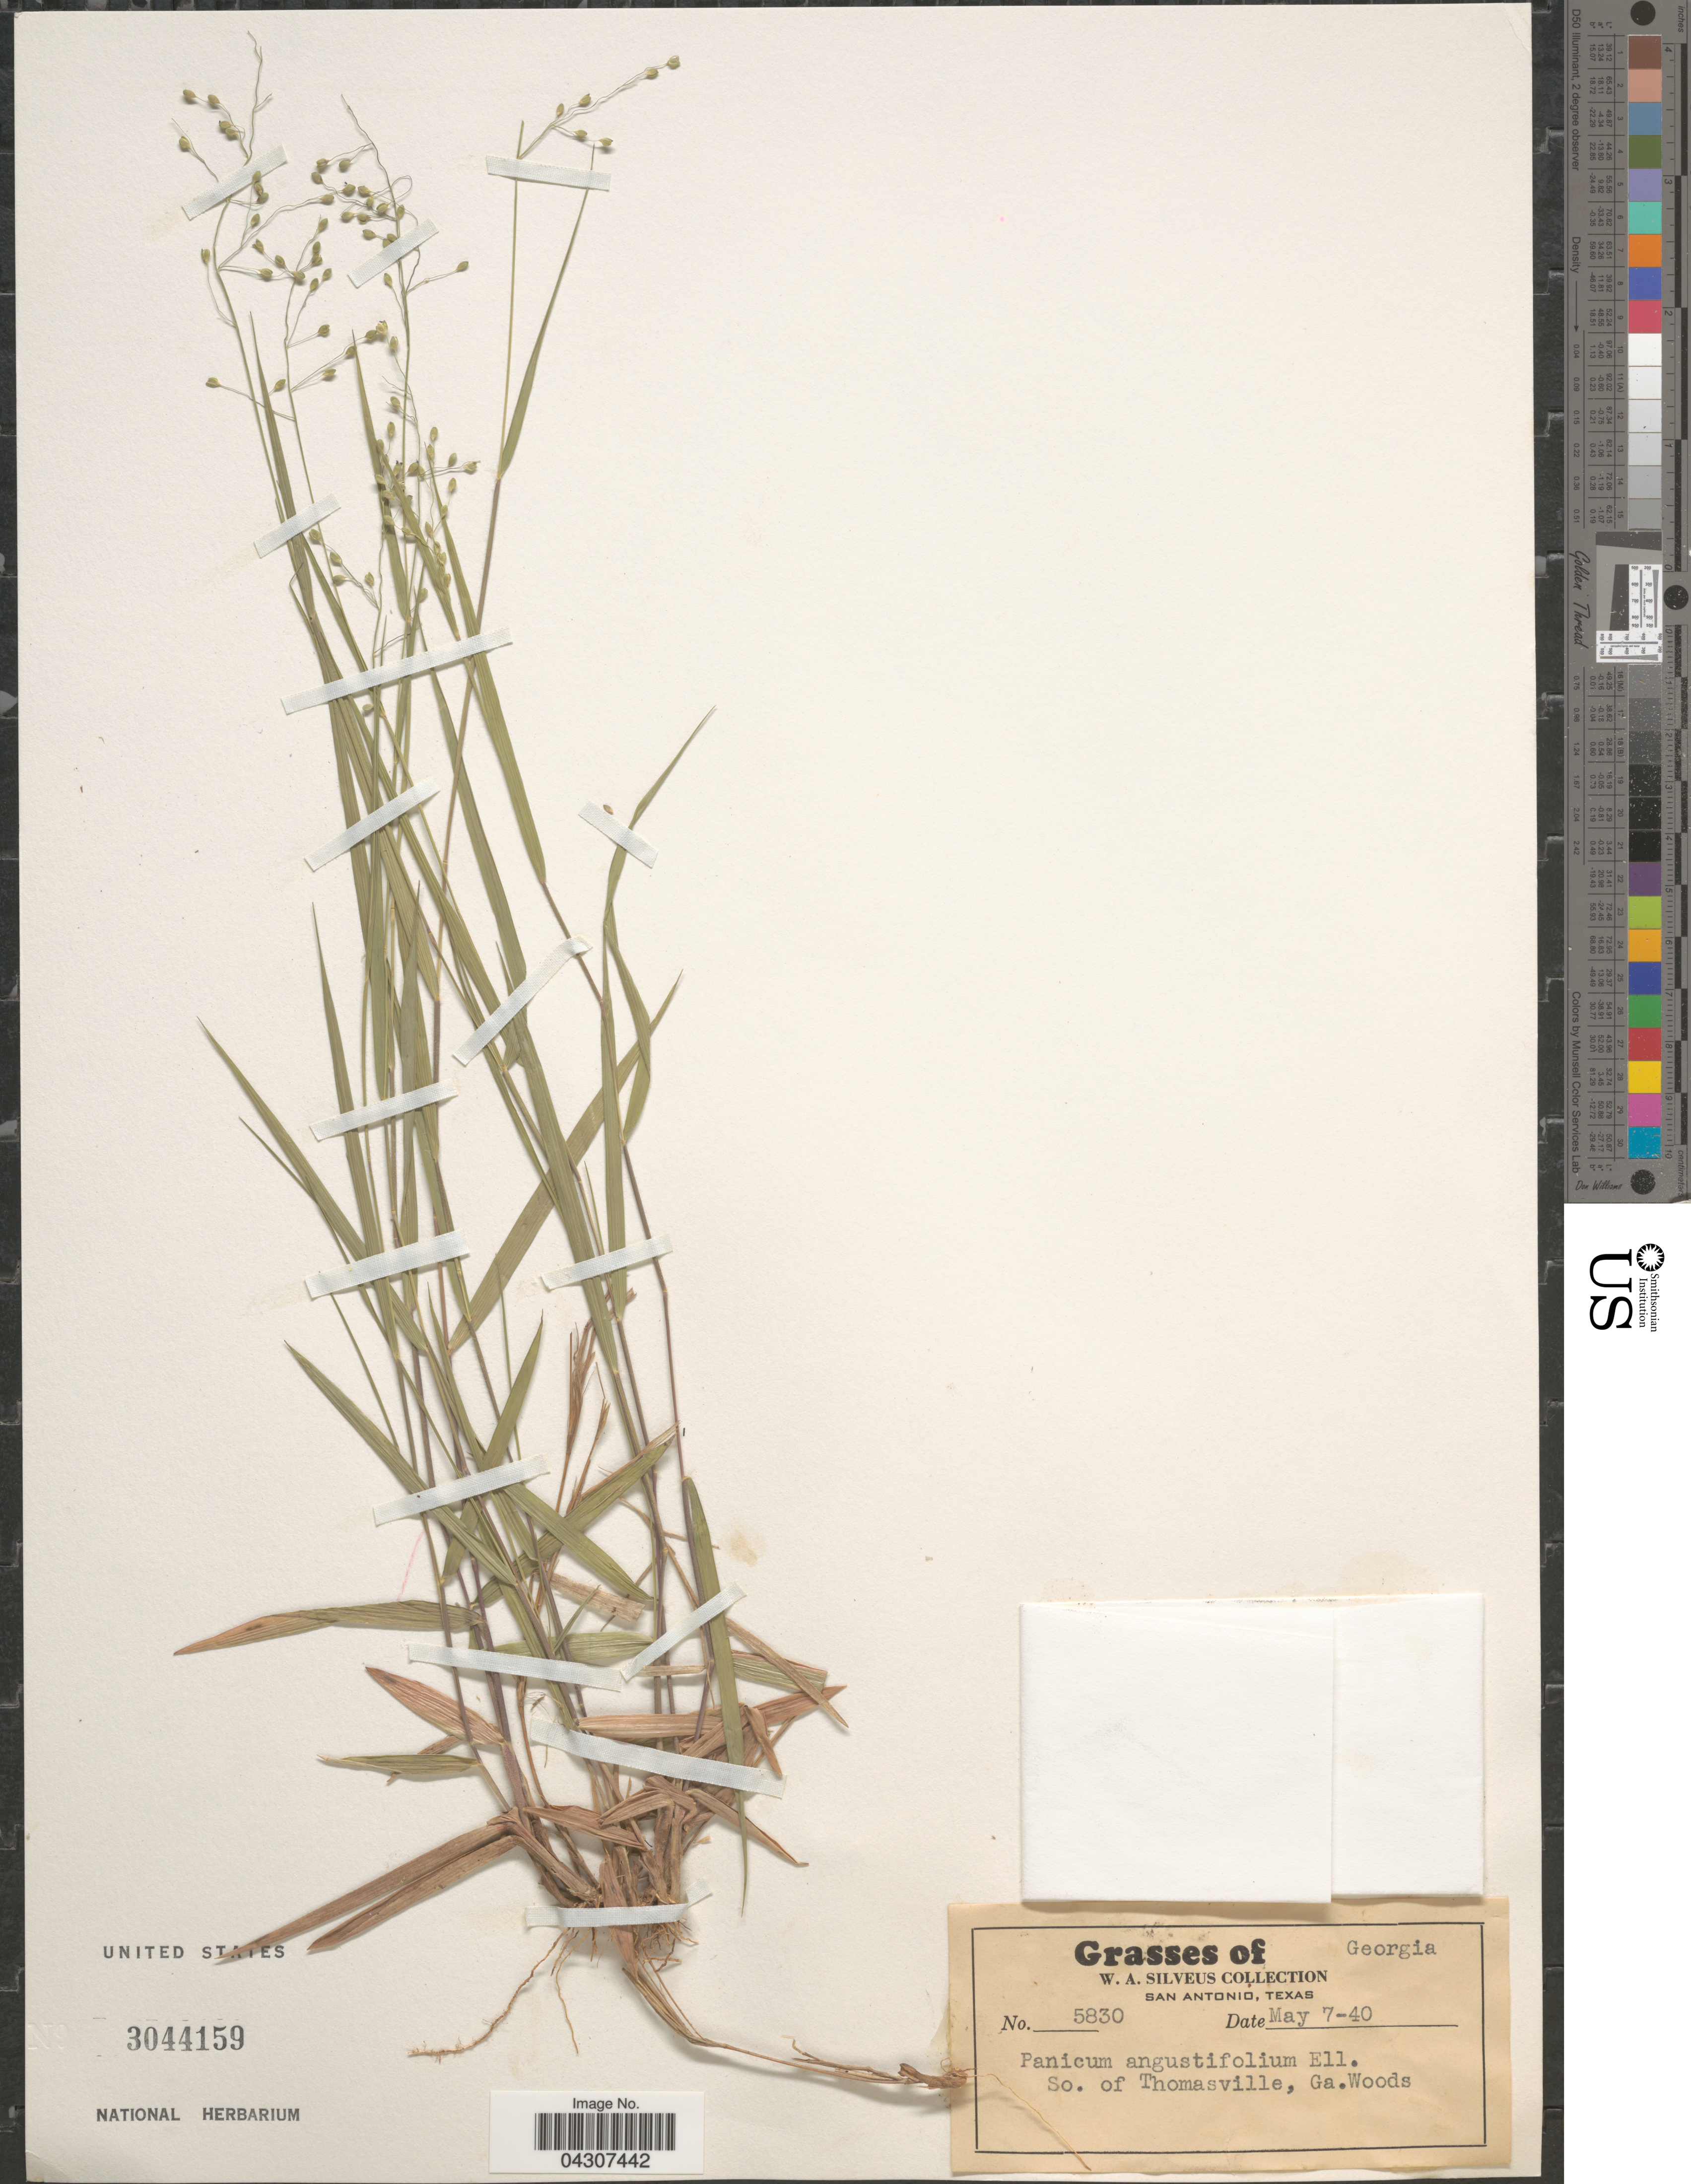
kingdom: Plantae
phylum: Tracheophyta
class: Liliopsida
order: Poales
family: Poaceae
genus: Dichanthelium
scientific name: Dichanthelium aciculare var. ramosum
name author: (Griseb.) Davidse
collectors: W. Silveus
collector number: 5830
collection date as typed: Transcribed d/m/y: 7/5/40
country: United States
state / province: Georgia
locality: So. of Thomasville, Ga. Woods.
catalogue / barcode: US 3044159